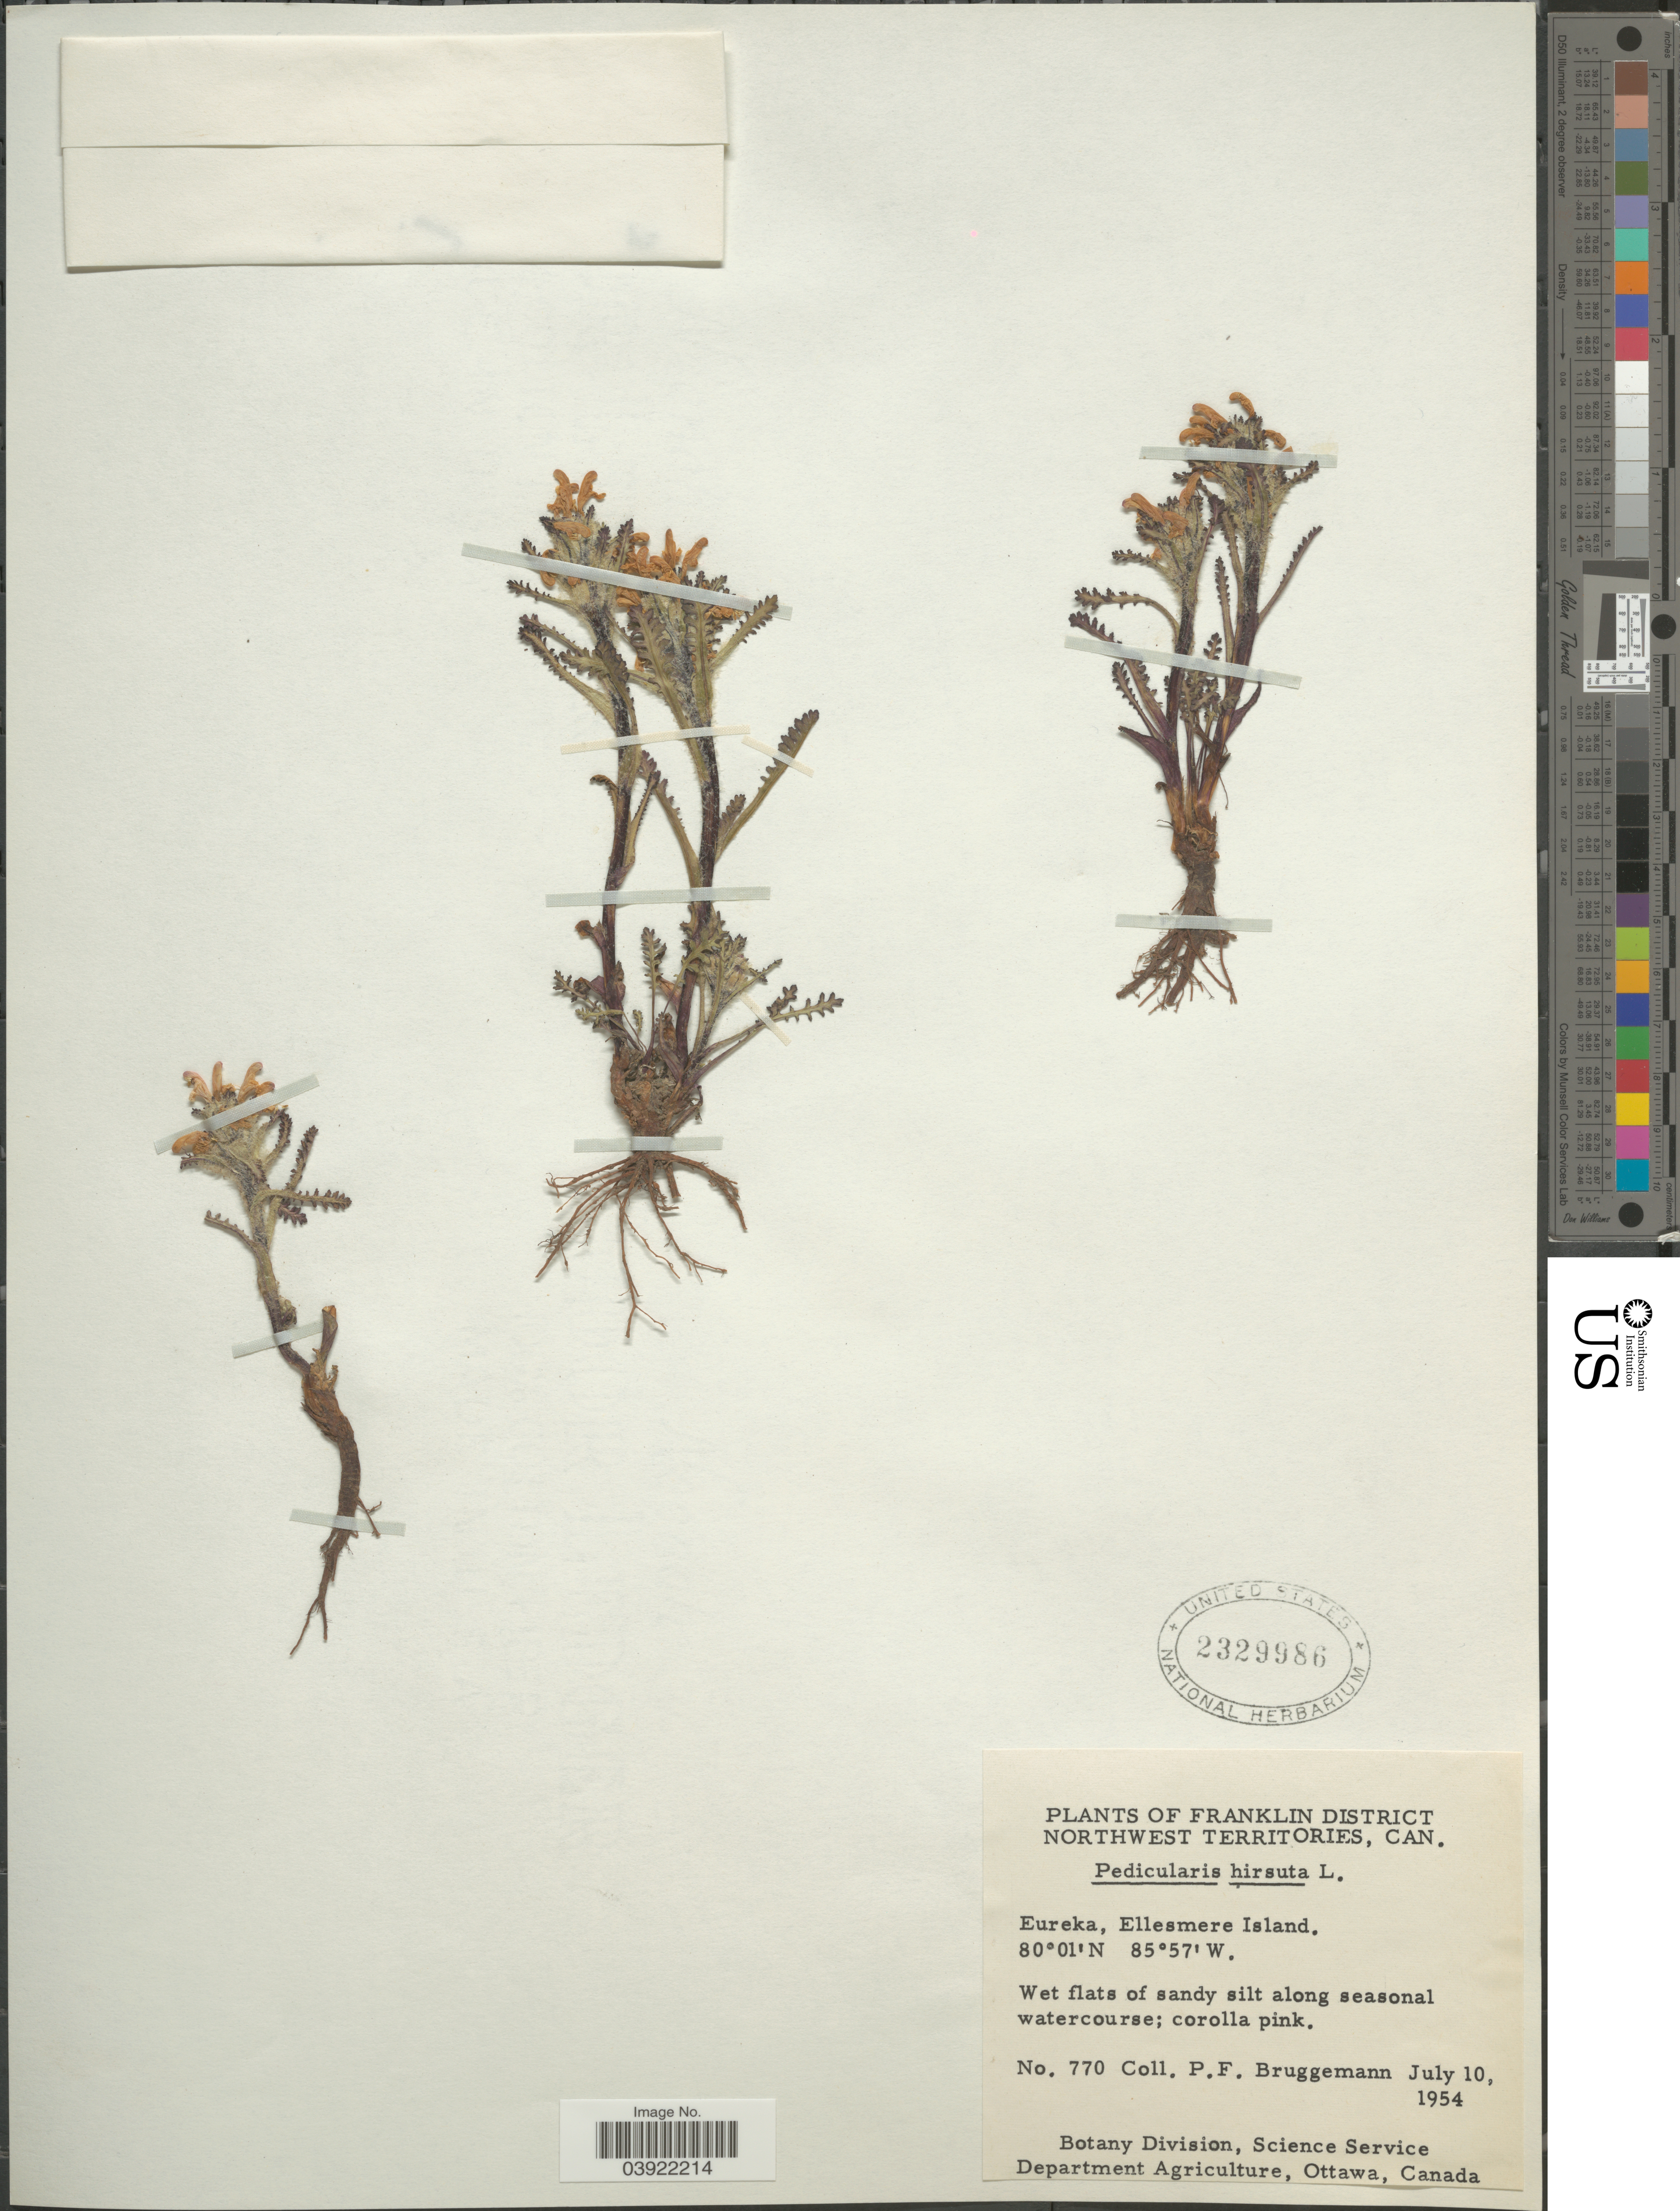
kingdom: Plantae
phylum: Tracheophyta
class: Magnoliopsida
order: Lamiales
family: Orobanchaceae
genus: Pedicularis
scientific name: Pedicularis hirsuta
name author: L.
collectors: P. Bruggemann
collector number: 770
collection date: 1954-07-10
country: Canada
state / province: Northwest Territories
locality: Franklin District Northwest Territories. Eureka, Ellesmere Island.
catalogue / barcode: US 2329986